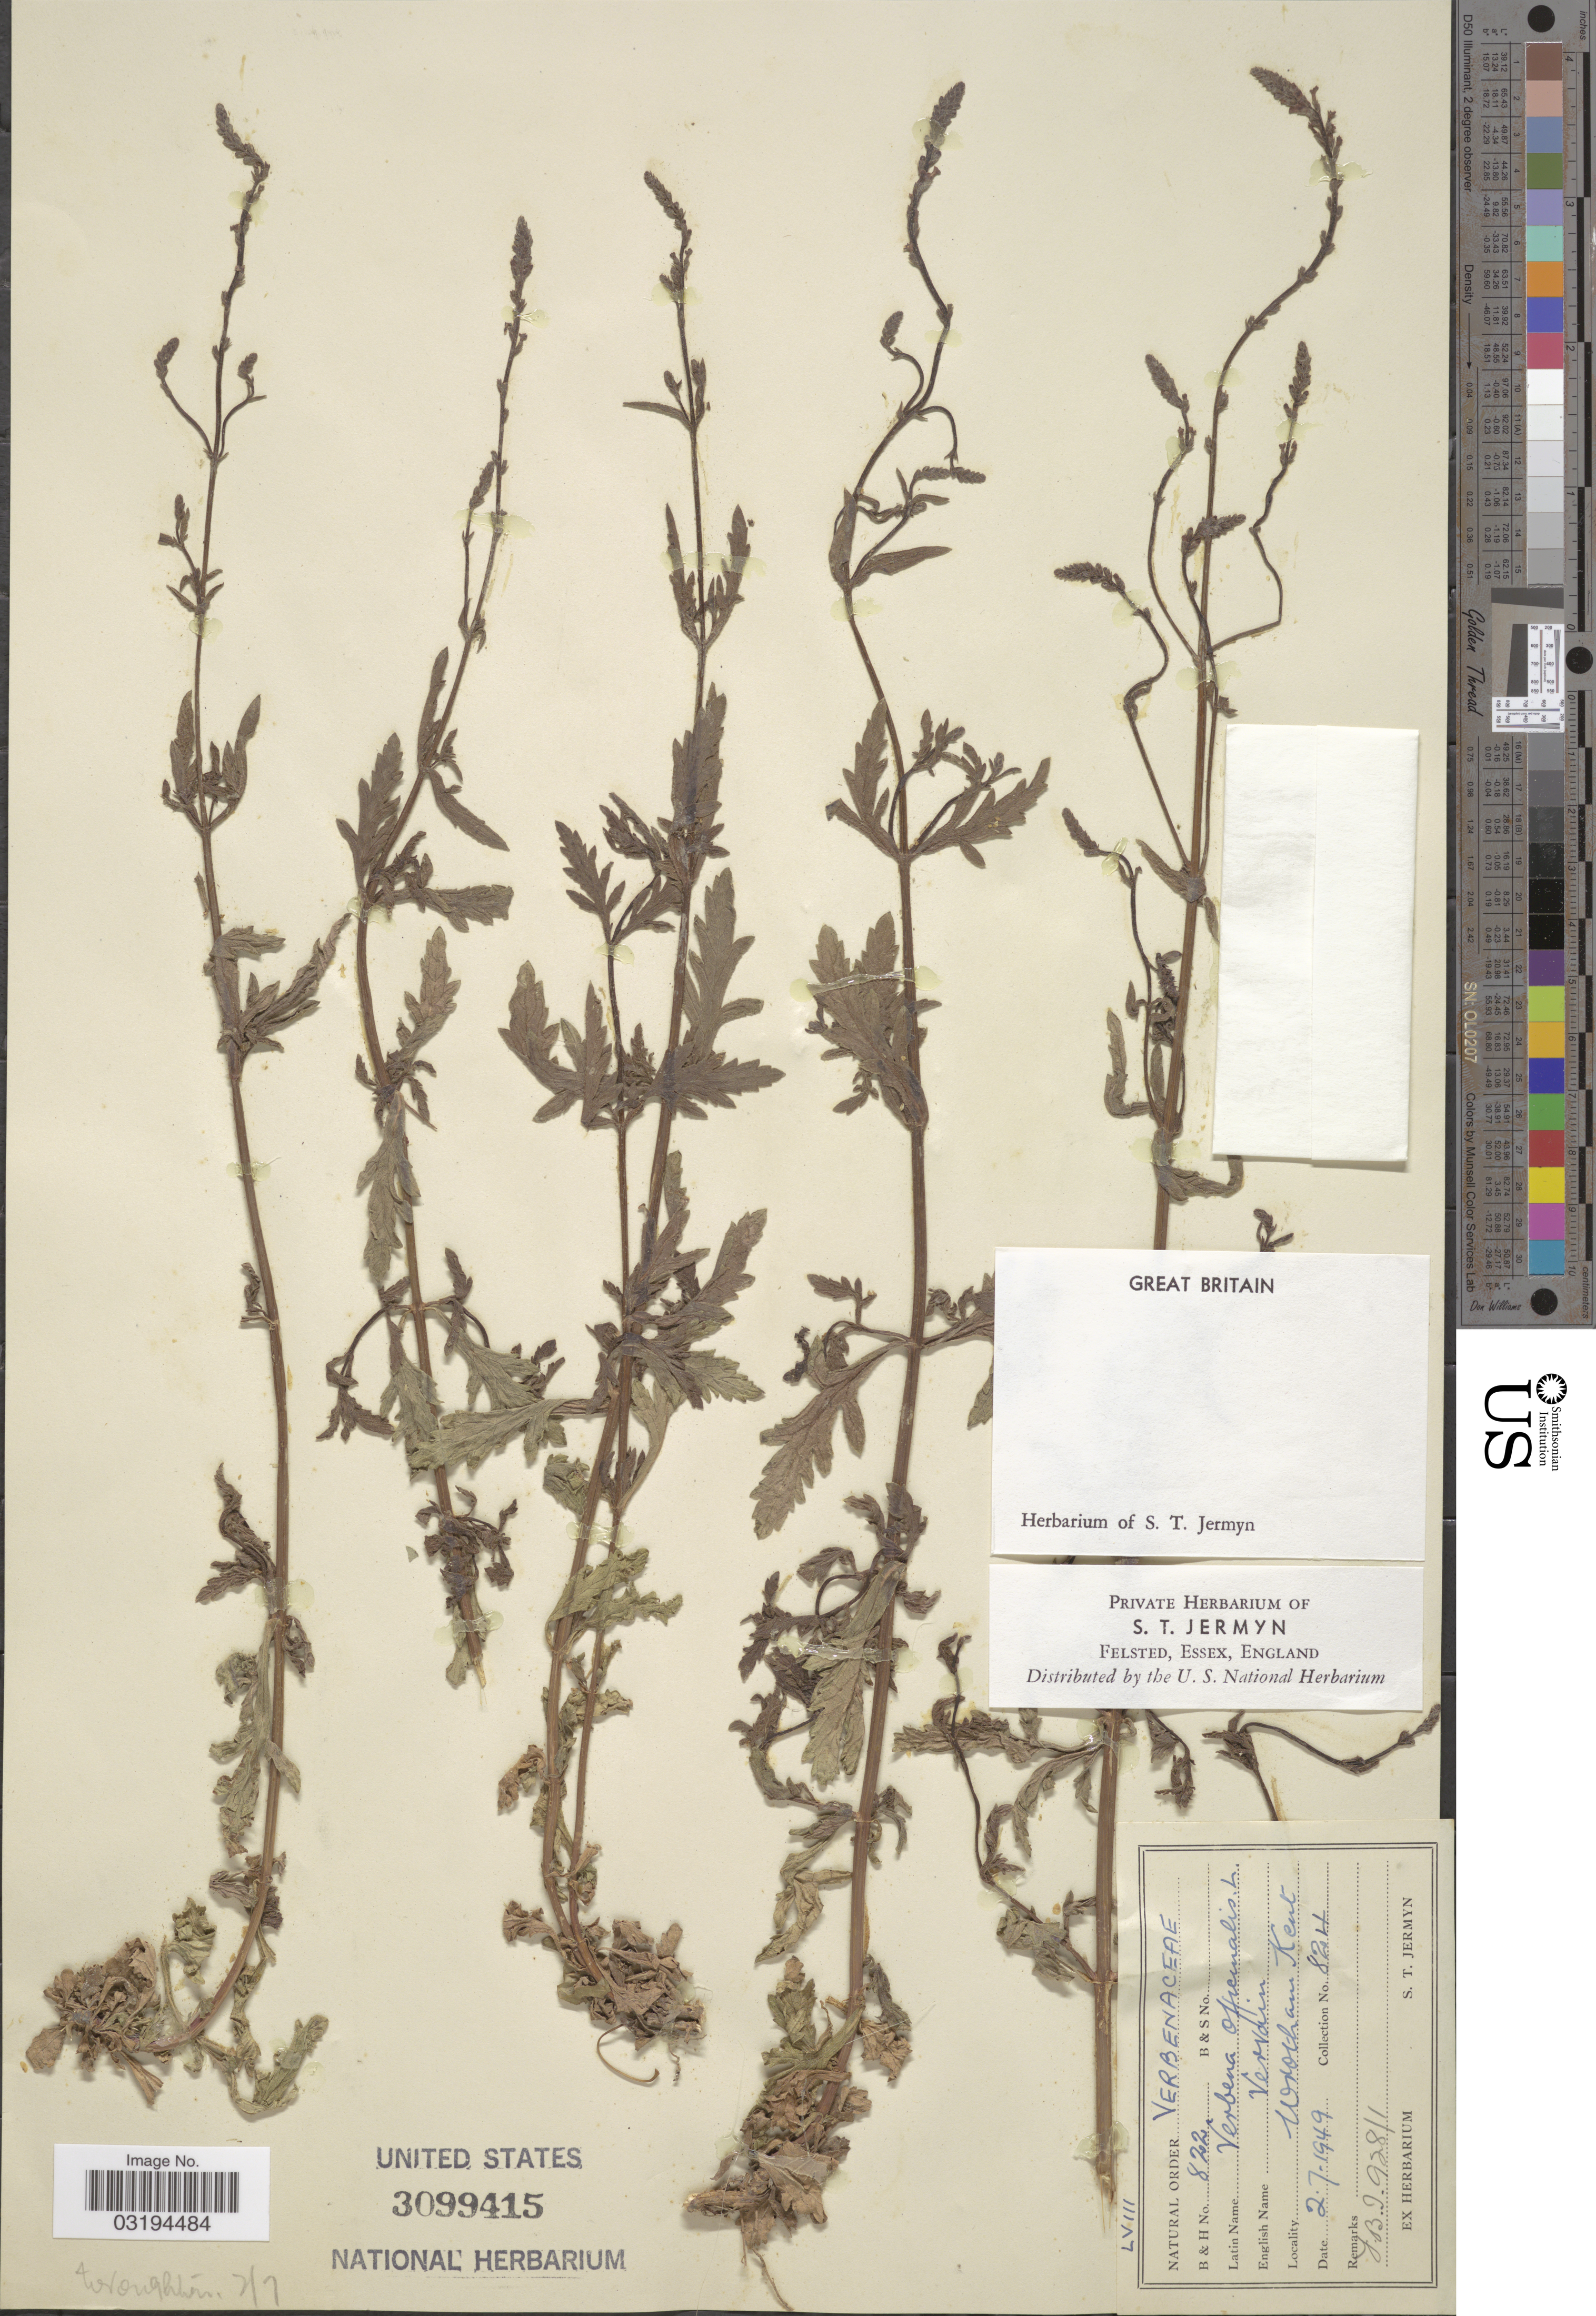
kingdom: Plantae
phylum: Tracheophyta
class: Magnoliopsida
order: Lamiales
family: Verbenaceae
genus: Verbena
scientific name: Verbena officinalis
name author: L.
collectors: S. Jermyn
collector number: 824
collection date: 1949-02-07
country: United Kingdom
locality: Wrotham. Great Britain.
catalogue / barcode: US 3099415